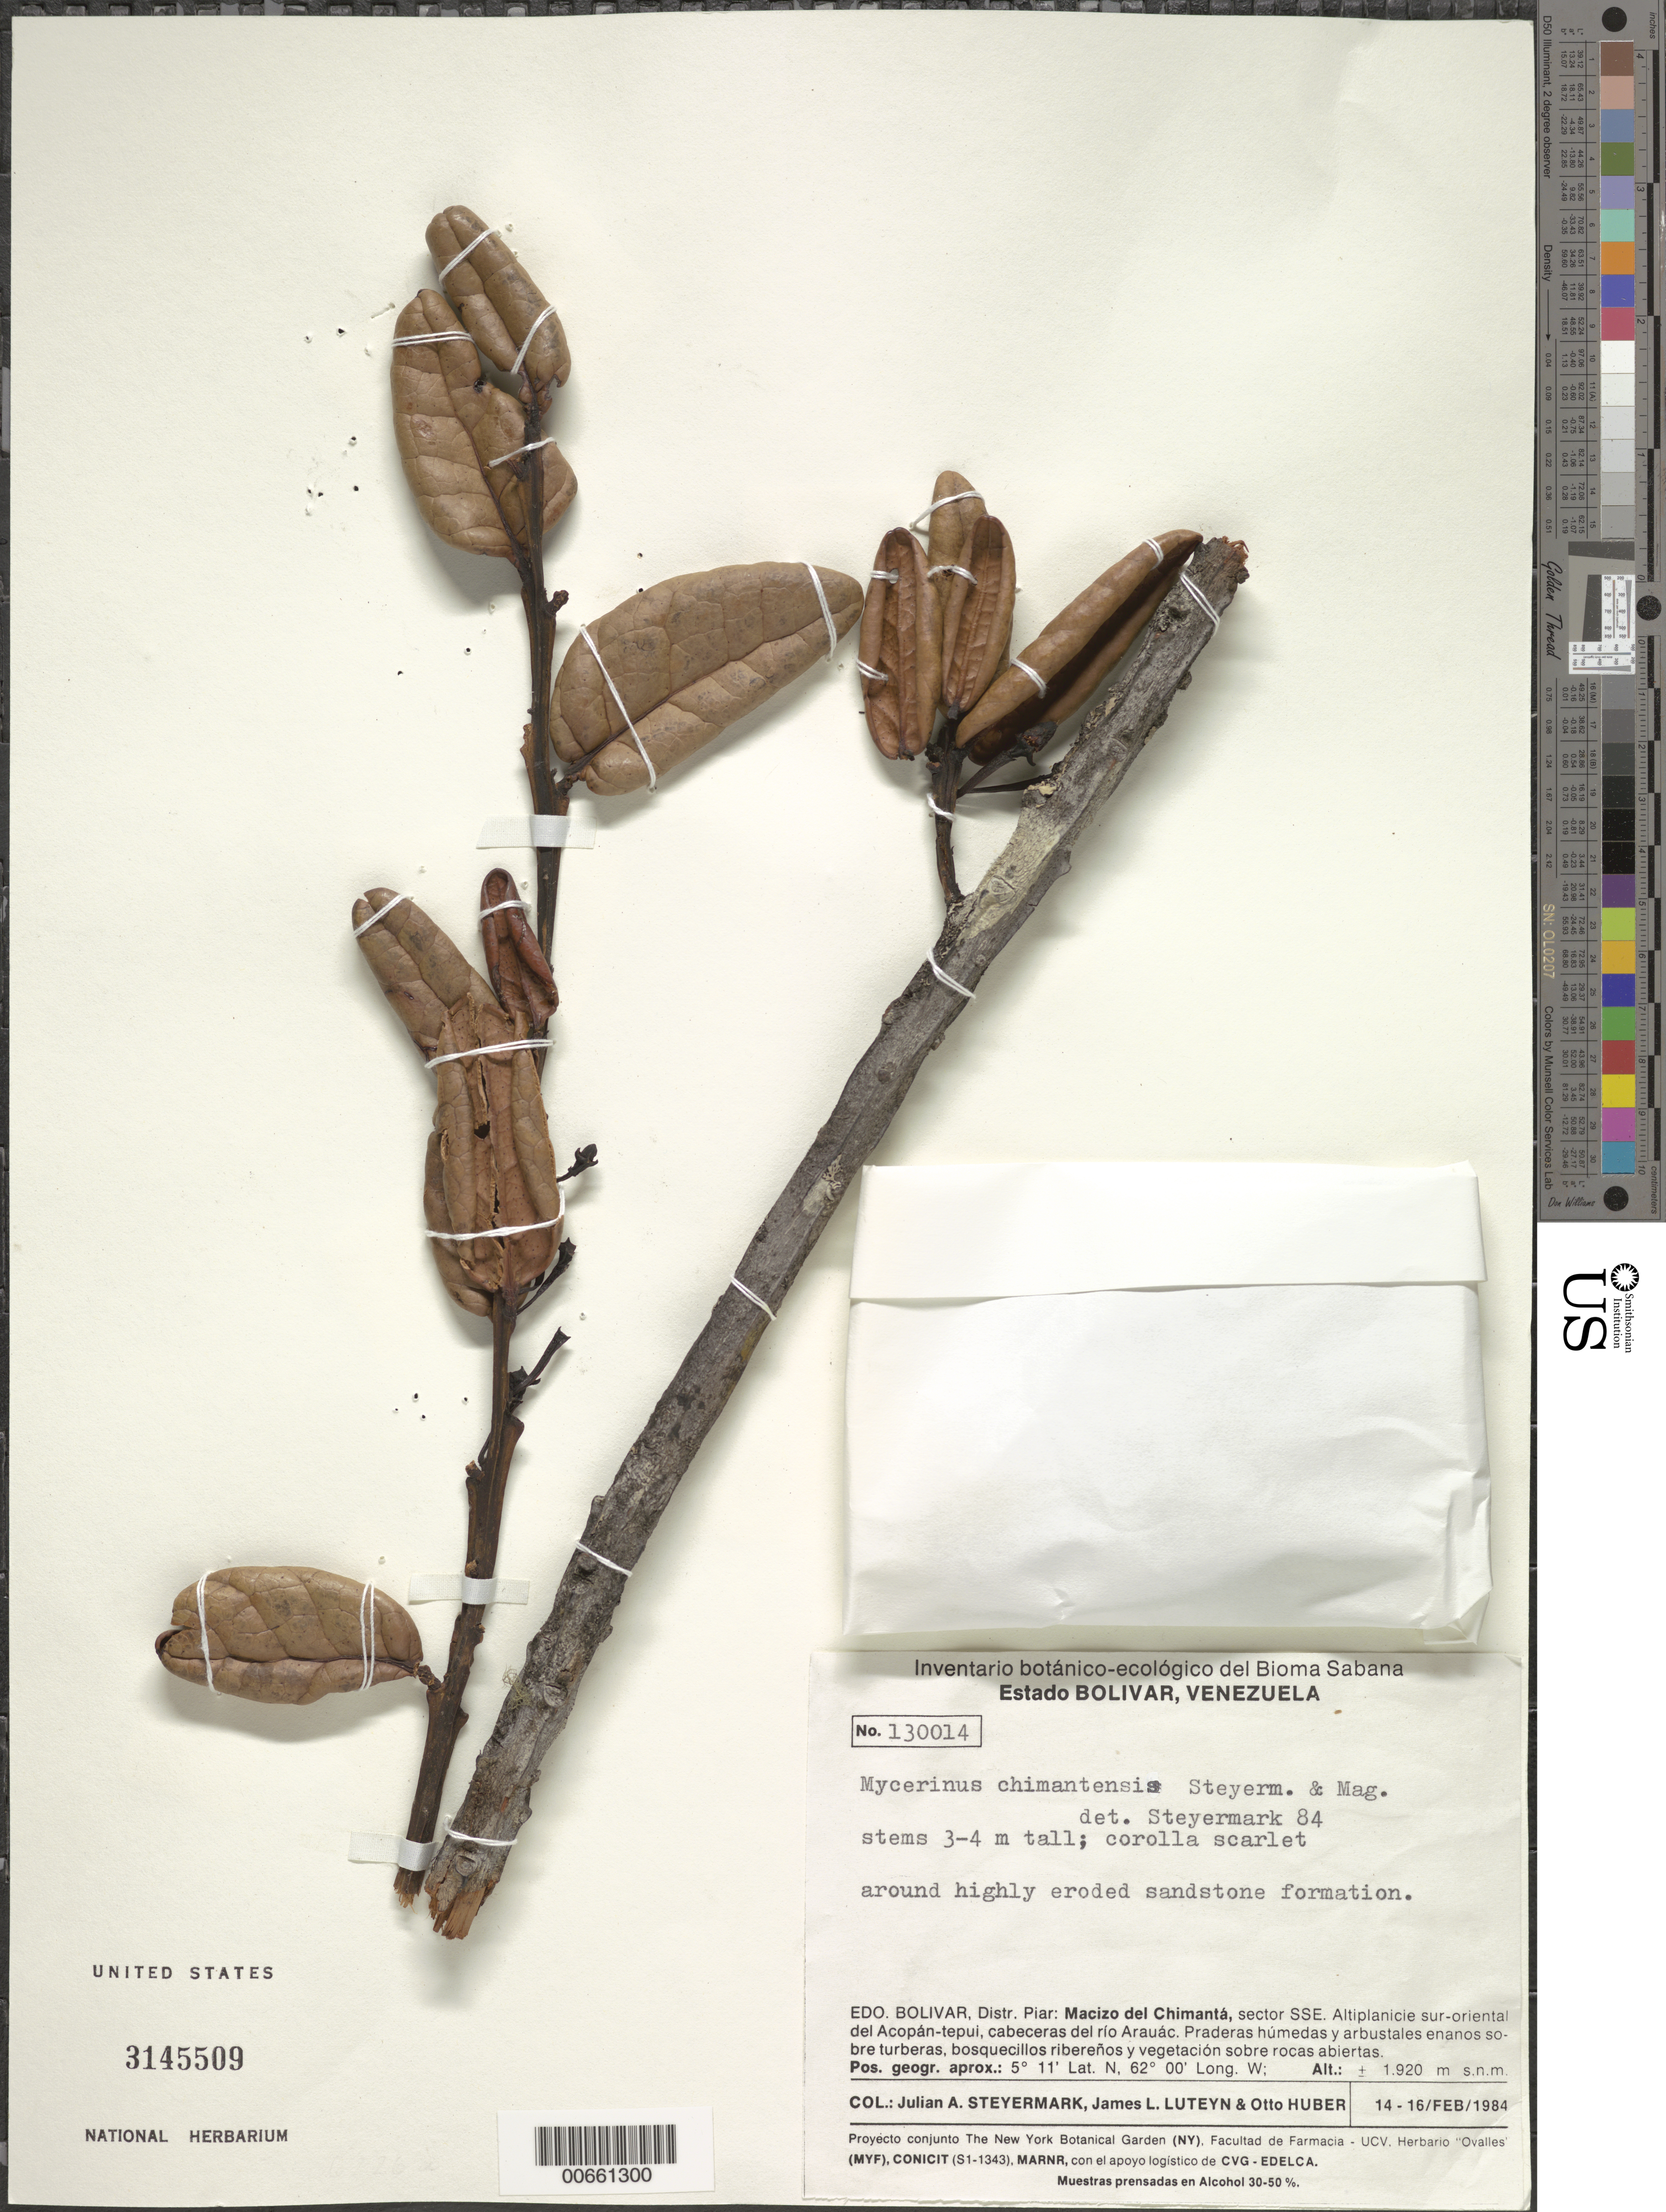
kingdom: Plantae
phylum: Tracheophyta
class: Magnoliopsida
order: Ericales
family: Ericaceae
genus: Mycerinus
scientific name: Mycerinus chimantensis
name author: Maguire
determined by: Steyermark, Julian A., (VEN)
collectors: J. Steyermark, J. L. Luteyn & O. Huber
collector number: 130014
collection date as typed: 14-Feb-84 to 16-Feb-84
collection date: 1984-02-14/1984-02-16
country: Venezuela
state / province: Bolívar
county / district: Piar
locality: Macizo del Chimantá, sector SSE. Altiplanicie sur-oriental del Acopán-tepuí, cabeceras del río Arauác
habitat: Around highly eroded sandstone formation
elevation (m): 1920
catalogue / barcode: US 3145509